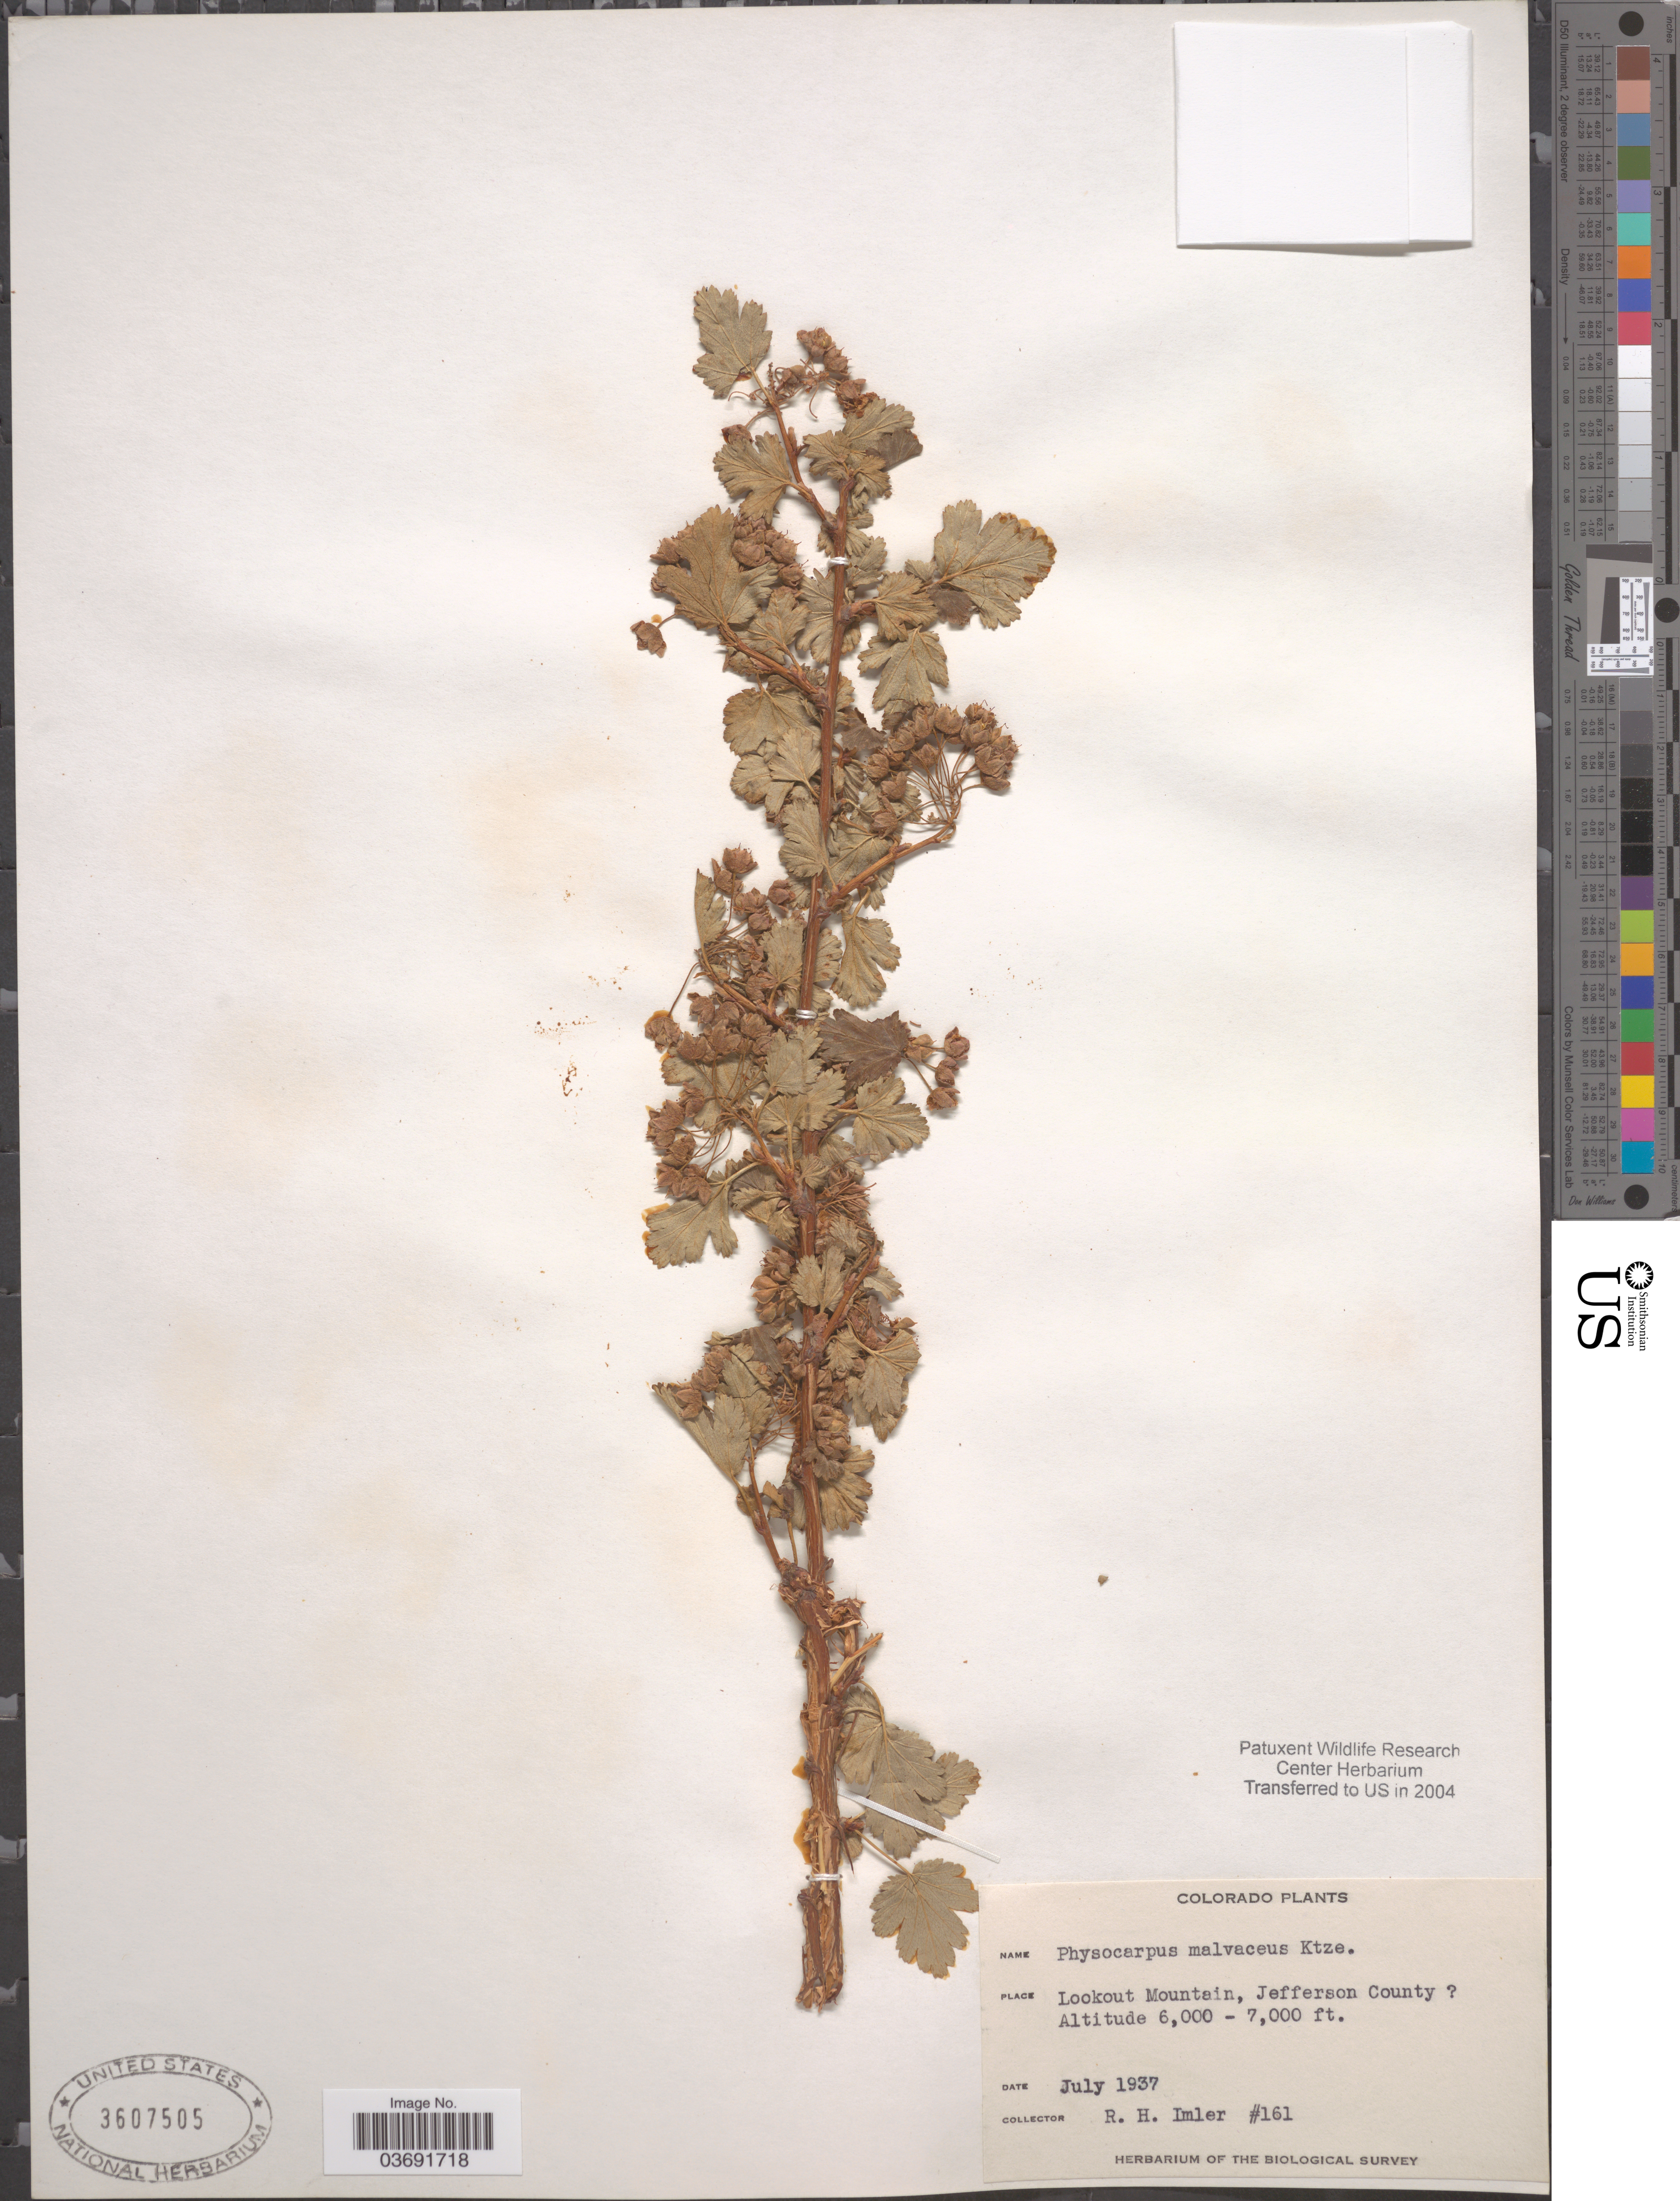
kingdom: Plantae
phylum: Tracheophyta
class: Magnoliopsida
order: Rosales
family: Rosaceae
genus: Physocarpus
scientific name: Physocarpus malvaceus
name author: (Greene) Kuntze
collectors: R. Imler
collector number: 161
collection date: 1937-07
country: United States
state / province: Colorado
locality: Lookout Mountain, Jefferson County [unsure placement]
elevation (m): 1829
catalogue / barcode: US 3607505